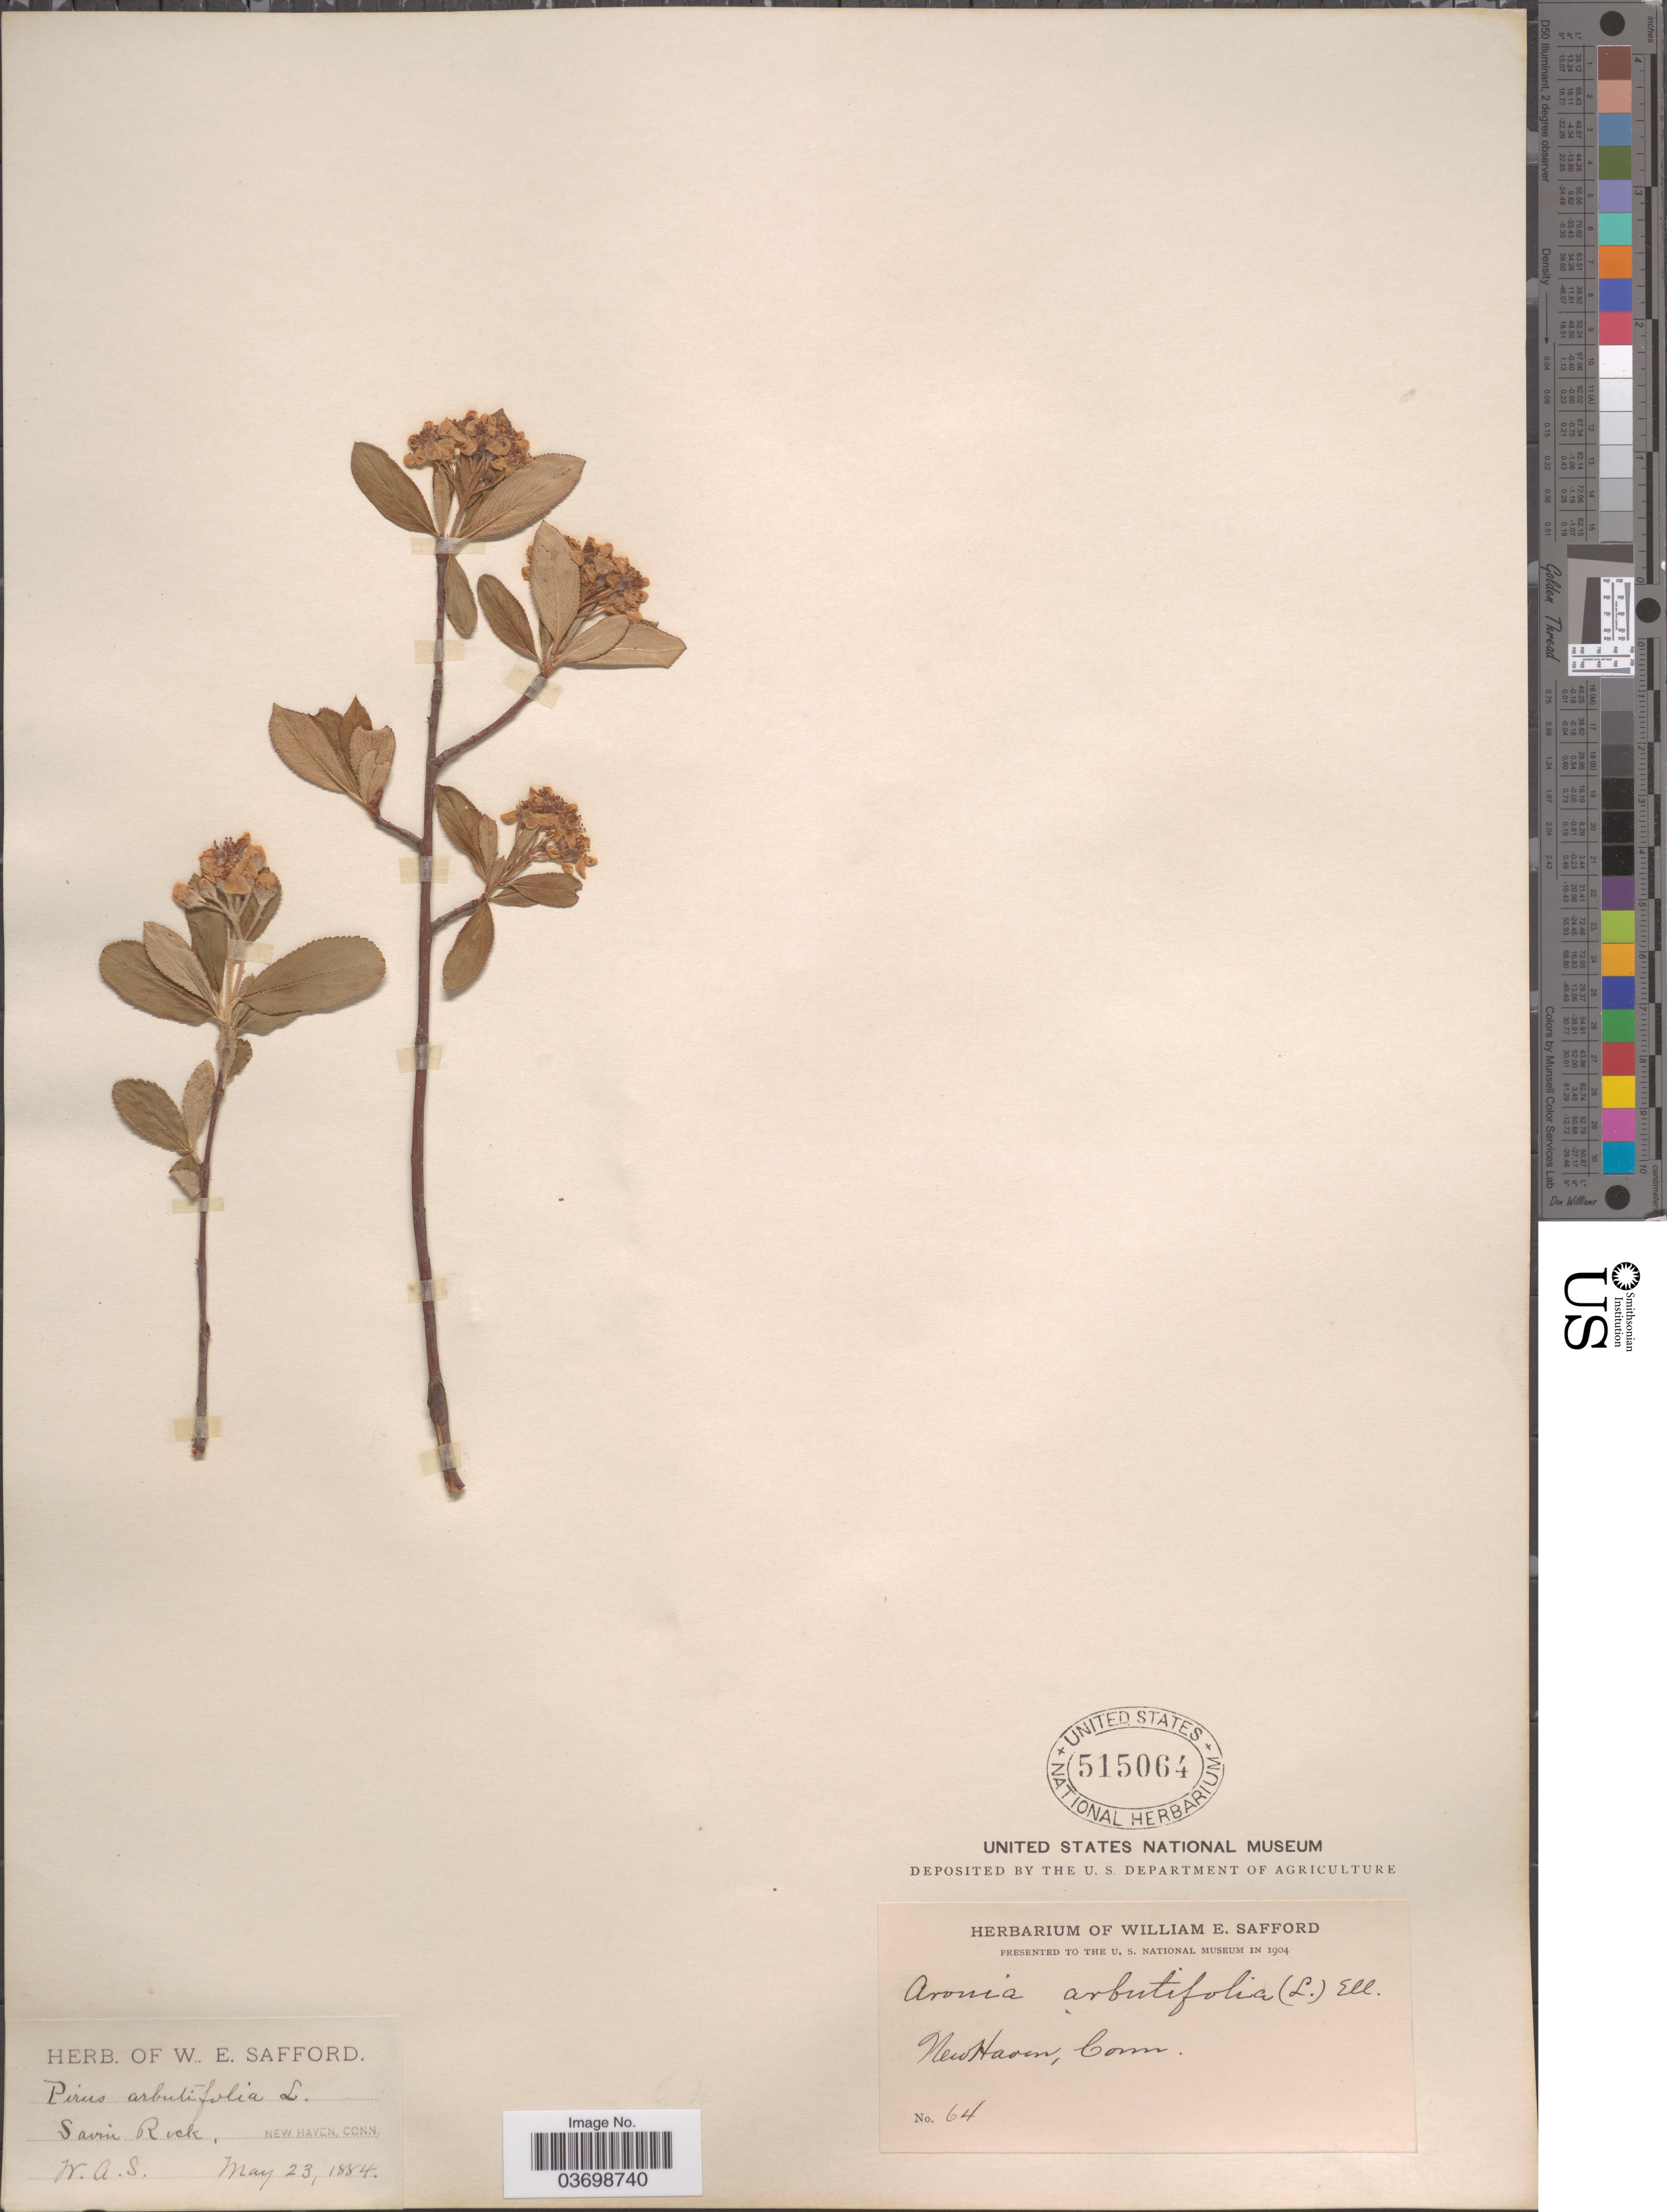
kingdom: Plantae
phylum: Tracheophyta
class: Magnoliopsida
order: Rosales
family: Rosaceae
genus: Aronia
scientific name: Aronia x prunifolia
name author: (Marshall) Rehder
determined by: Strong, M. T., (US), Smithsonian Institution - National Museum of Natural History (UNITED STATES)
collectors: W. E. Safford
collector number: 64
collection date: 1884-05-23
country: United States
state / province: Connecticut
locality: New Haven. Savin Rock.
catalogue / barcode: US 515064